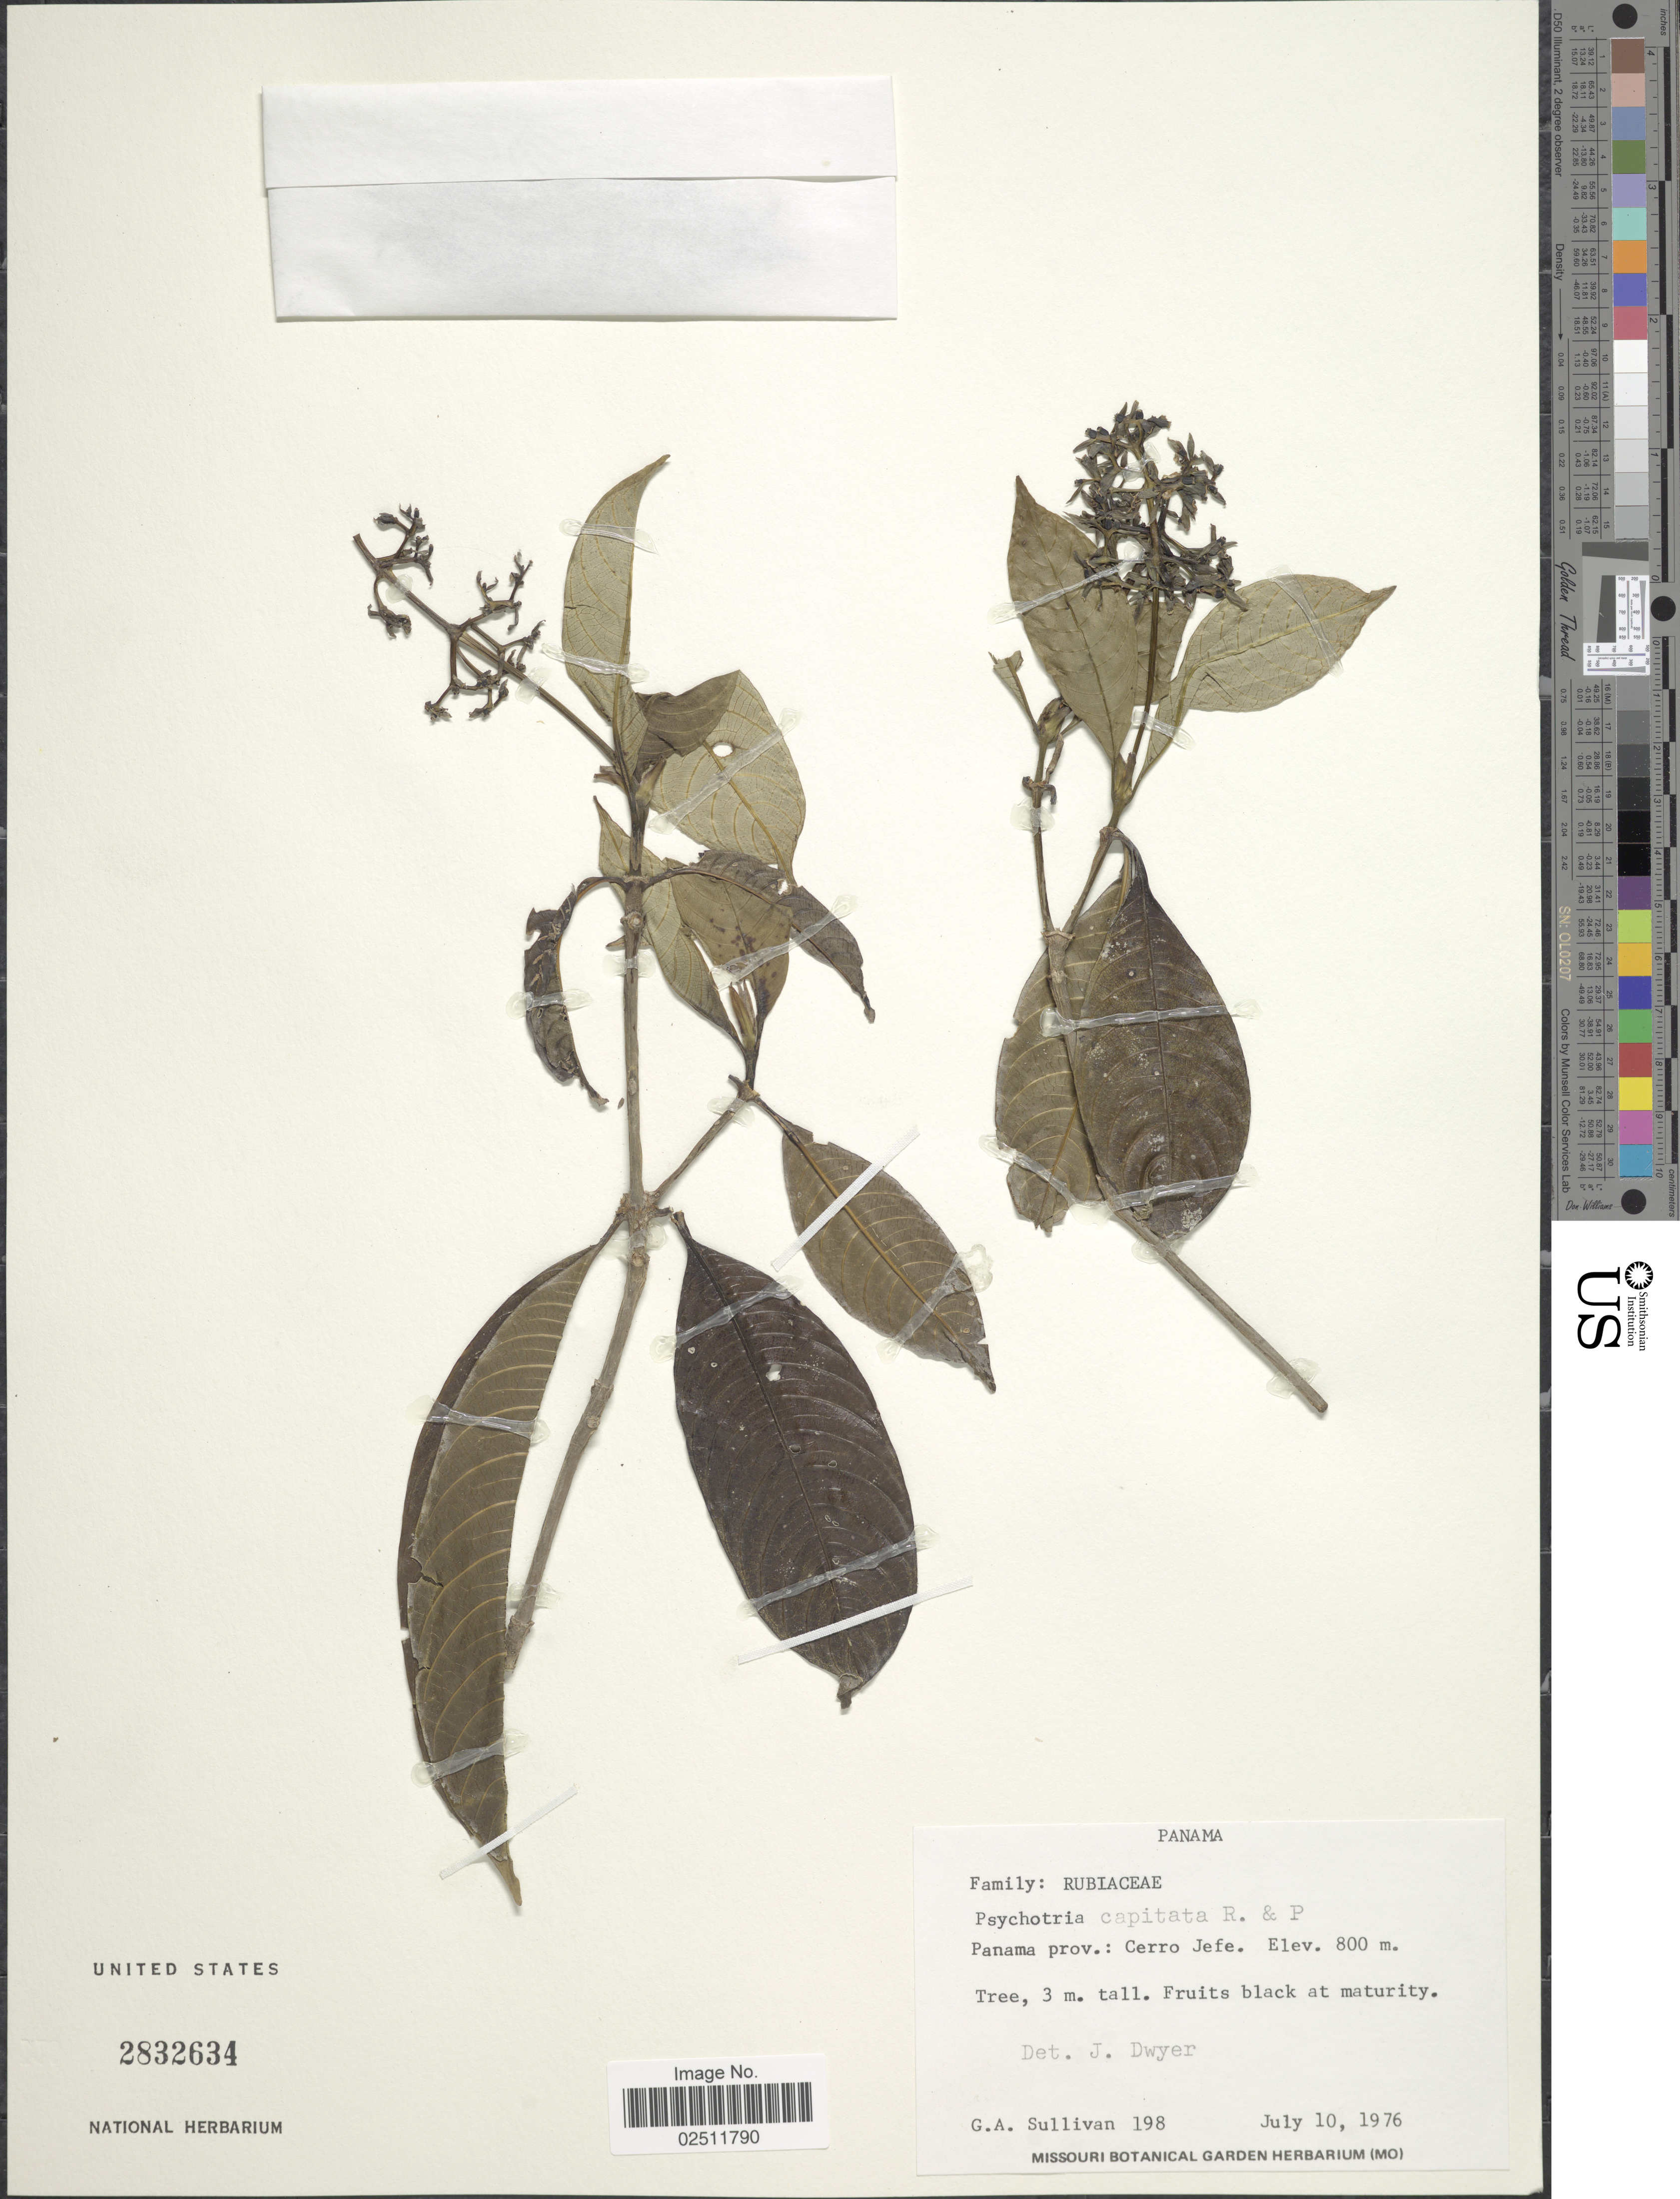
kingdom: Plantae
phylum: Tracheophyta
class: Magnoliopsida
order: Gentianales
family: Rubiaceae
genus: Psychotria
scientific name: Psychotria capitata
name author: Ruiz & Pav.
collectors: G. Sullivan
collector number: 198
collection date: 1976-07-10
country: Panama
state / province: Panamá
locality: Cerro Jefe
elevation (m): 800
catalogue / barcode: US 2832634